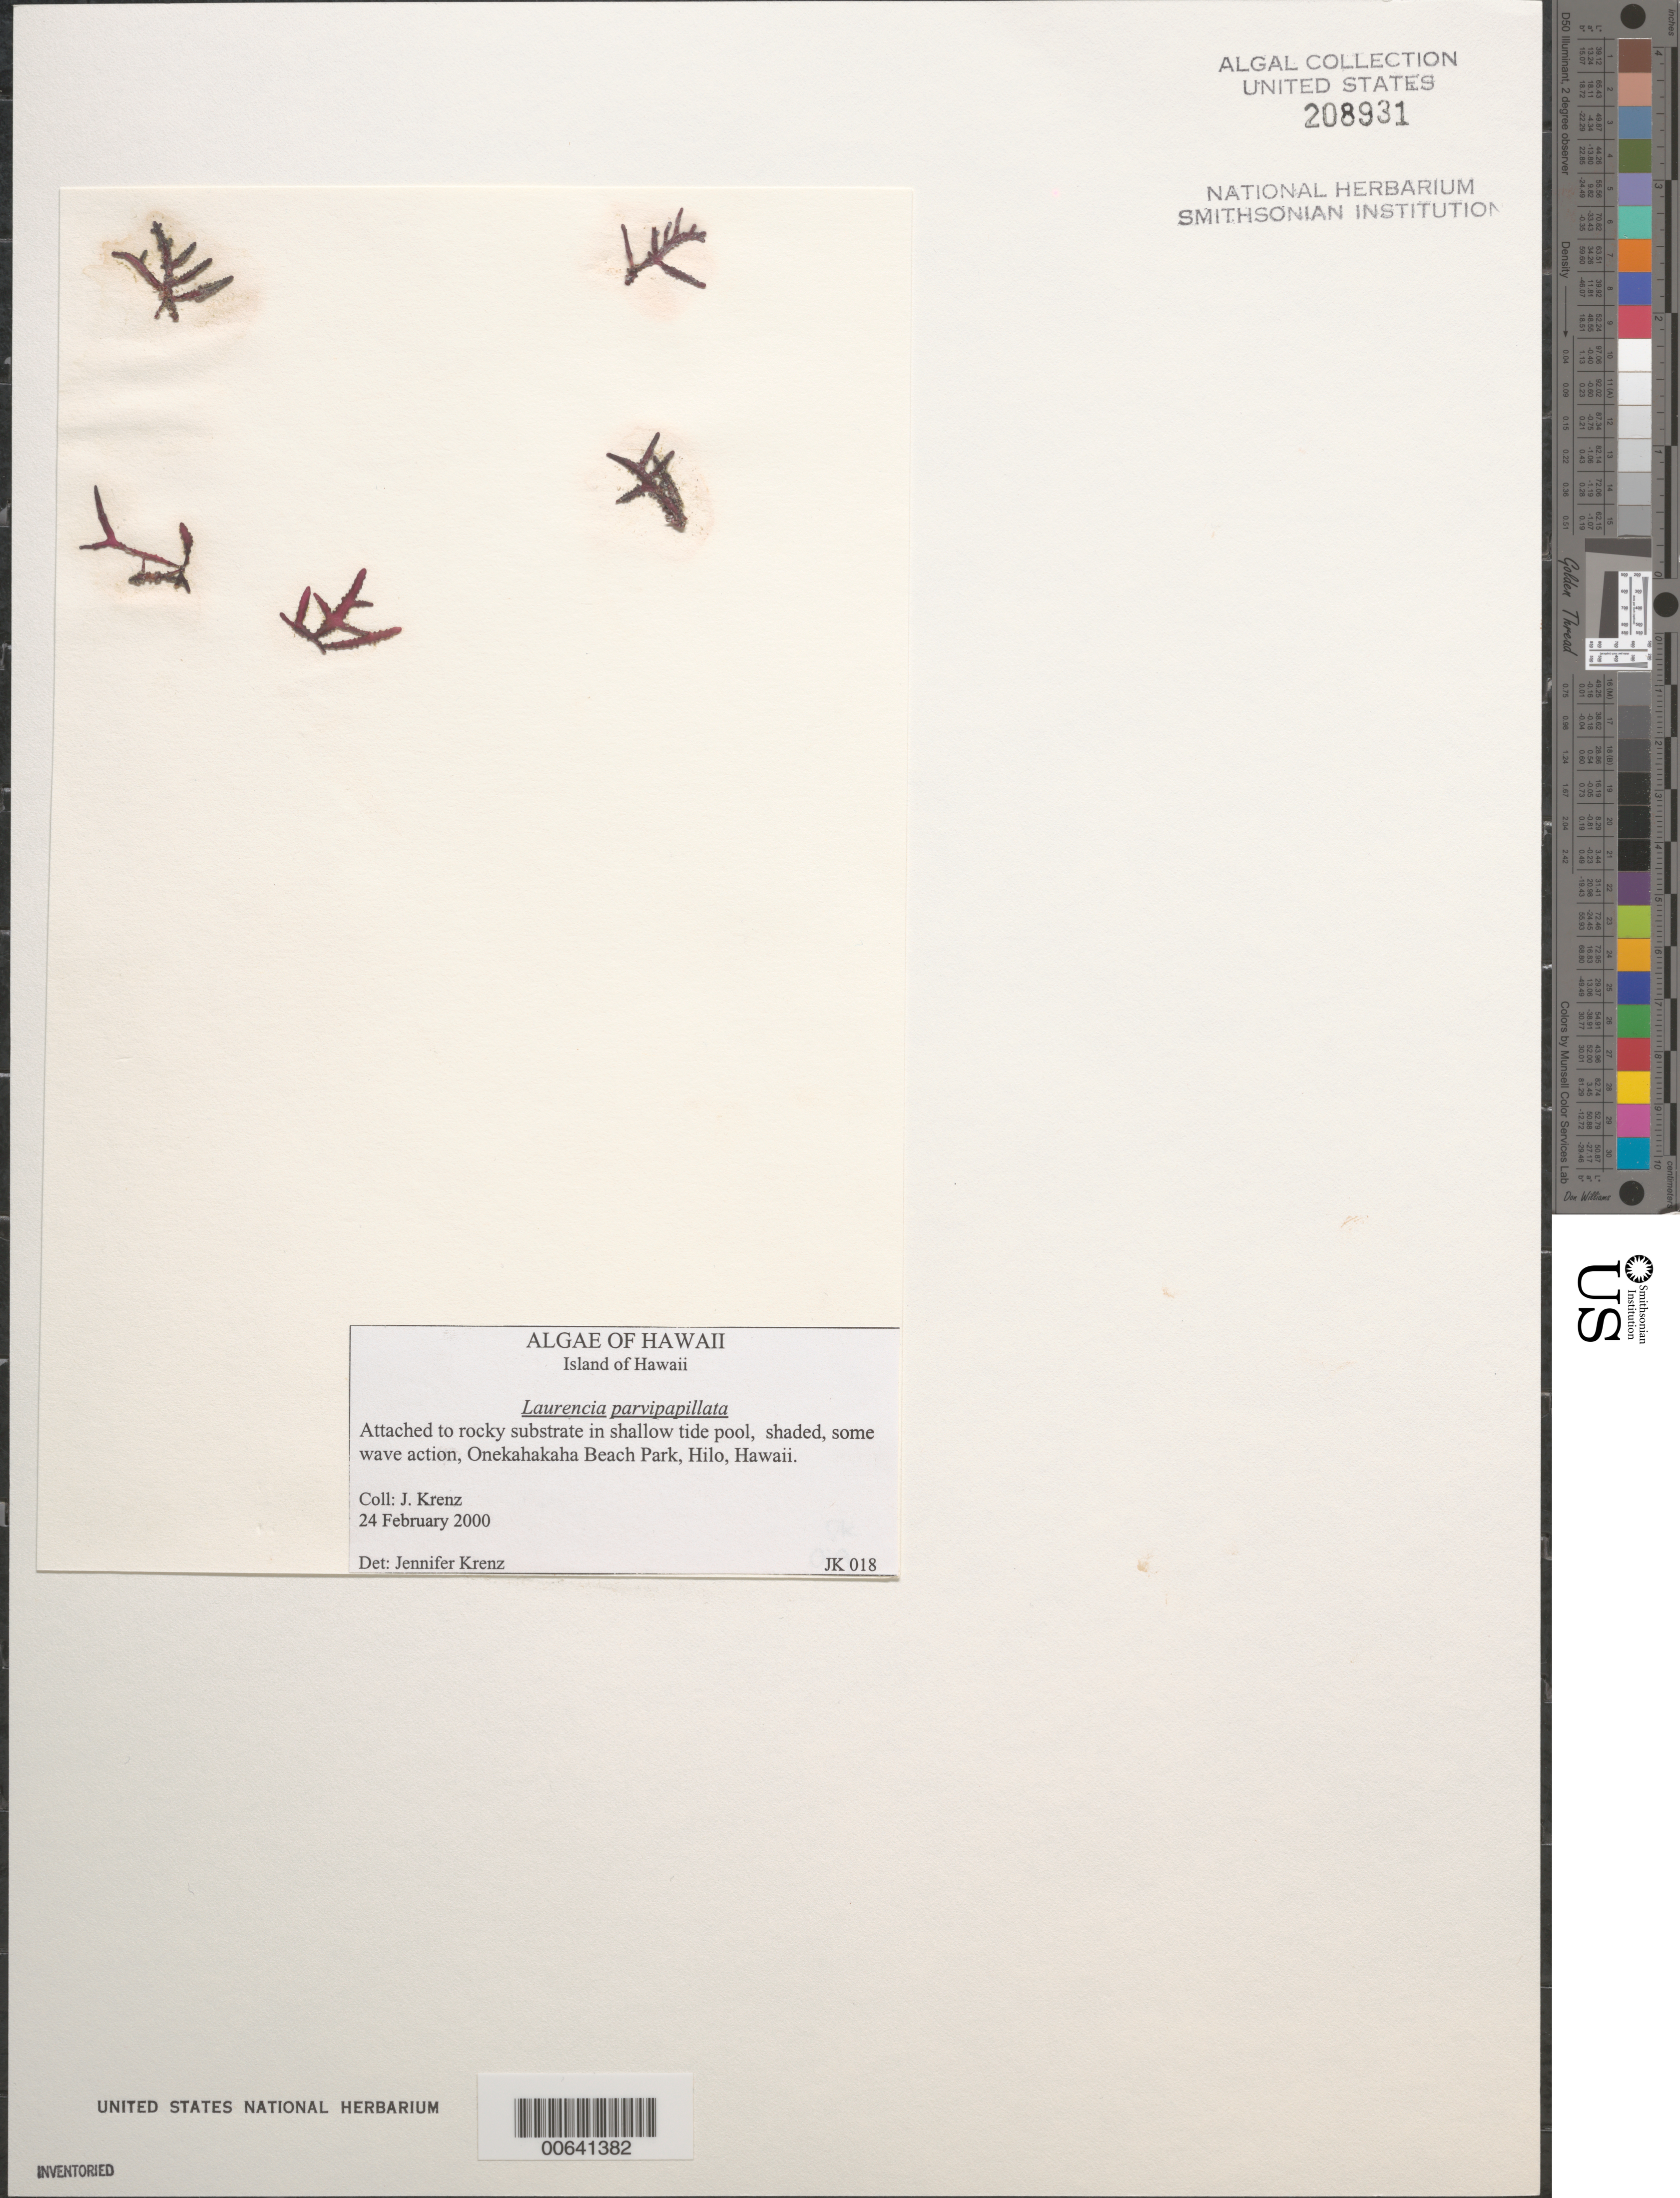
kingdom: Plantae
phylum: Rhodophyta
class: Florideophyceae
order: Ceramiales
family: Rhodomelaceae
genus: Chondrophycus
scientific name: Chondrophycus parvipapillatus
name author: (C.K. Tseng) Garbary & J.T. Harper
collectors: J. Krenz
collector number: JK 018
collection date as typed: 24 Feb 2000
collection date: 2000-02-24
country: United States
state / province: Hawaii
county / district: Hawaii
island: Hawaii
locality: Onekahakaha Beach Park, Hilo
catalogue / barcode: US 208931